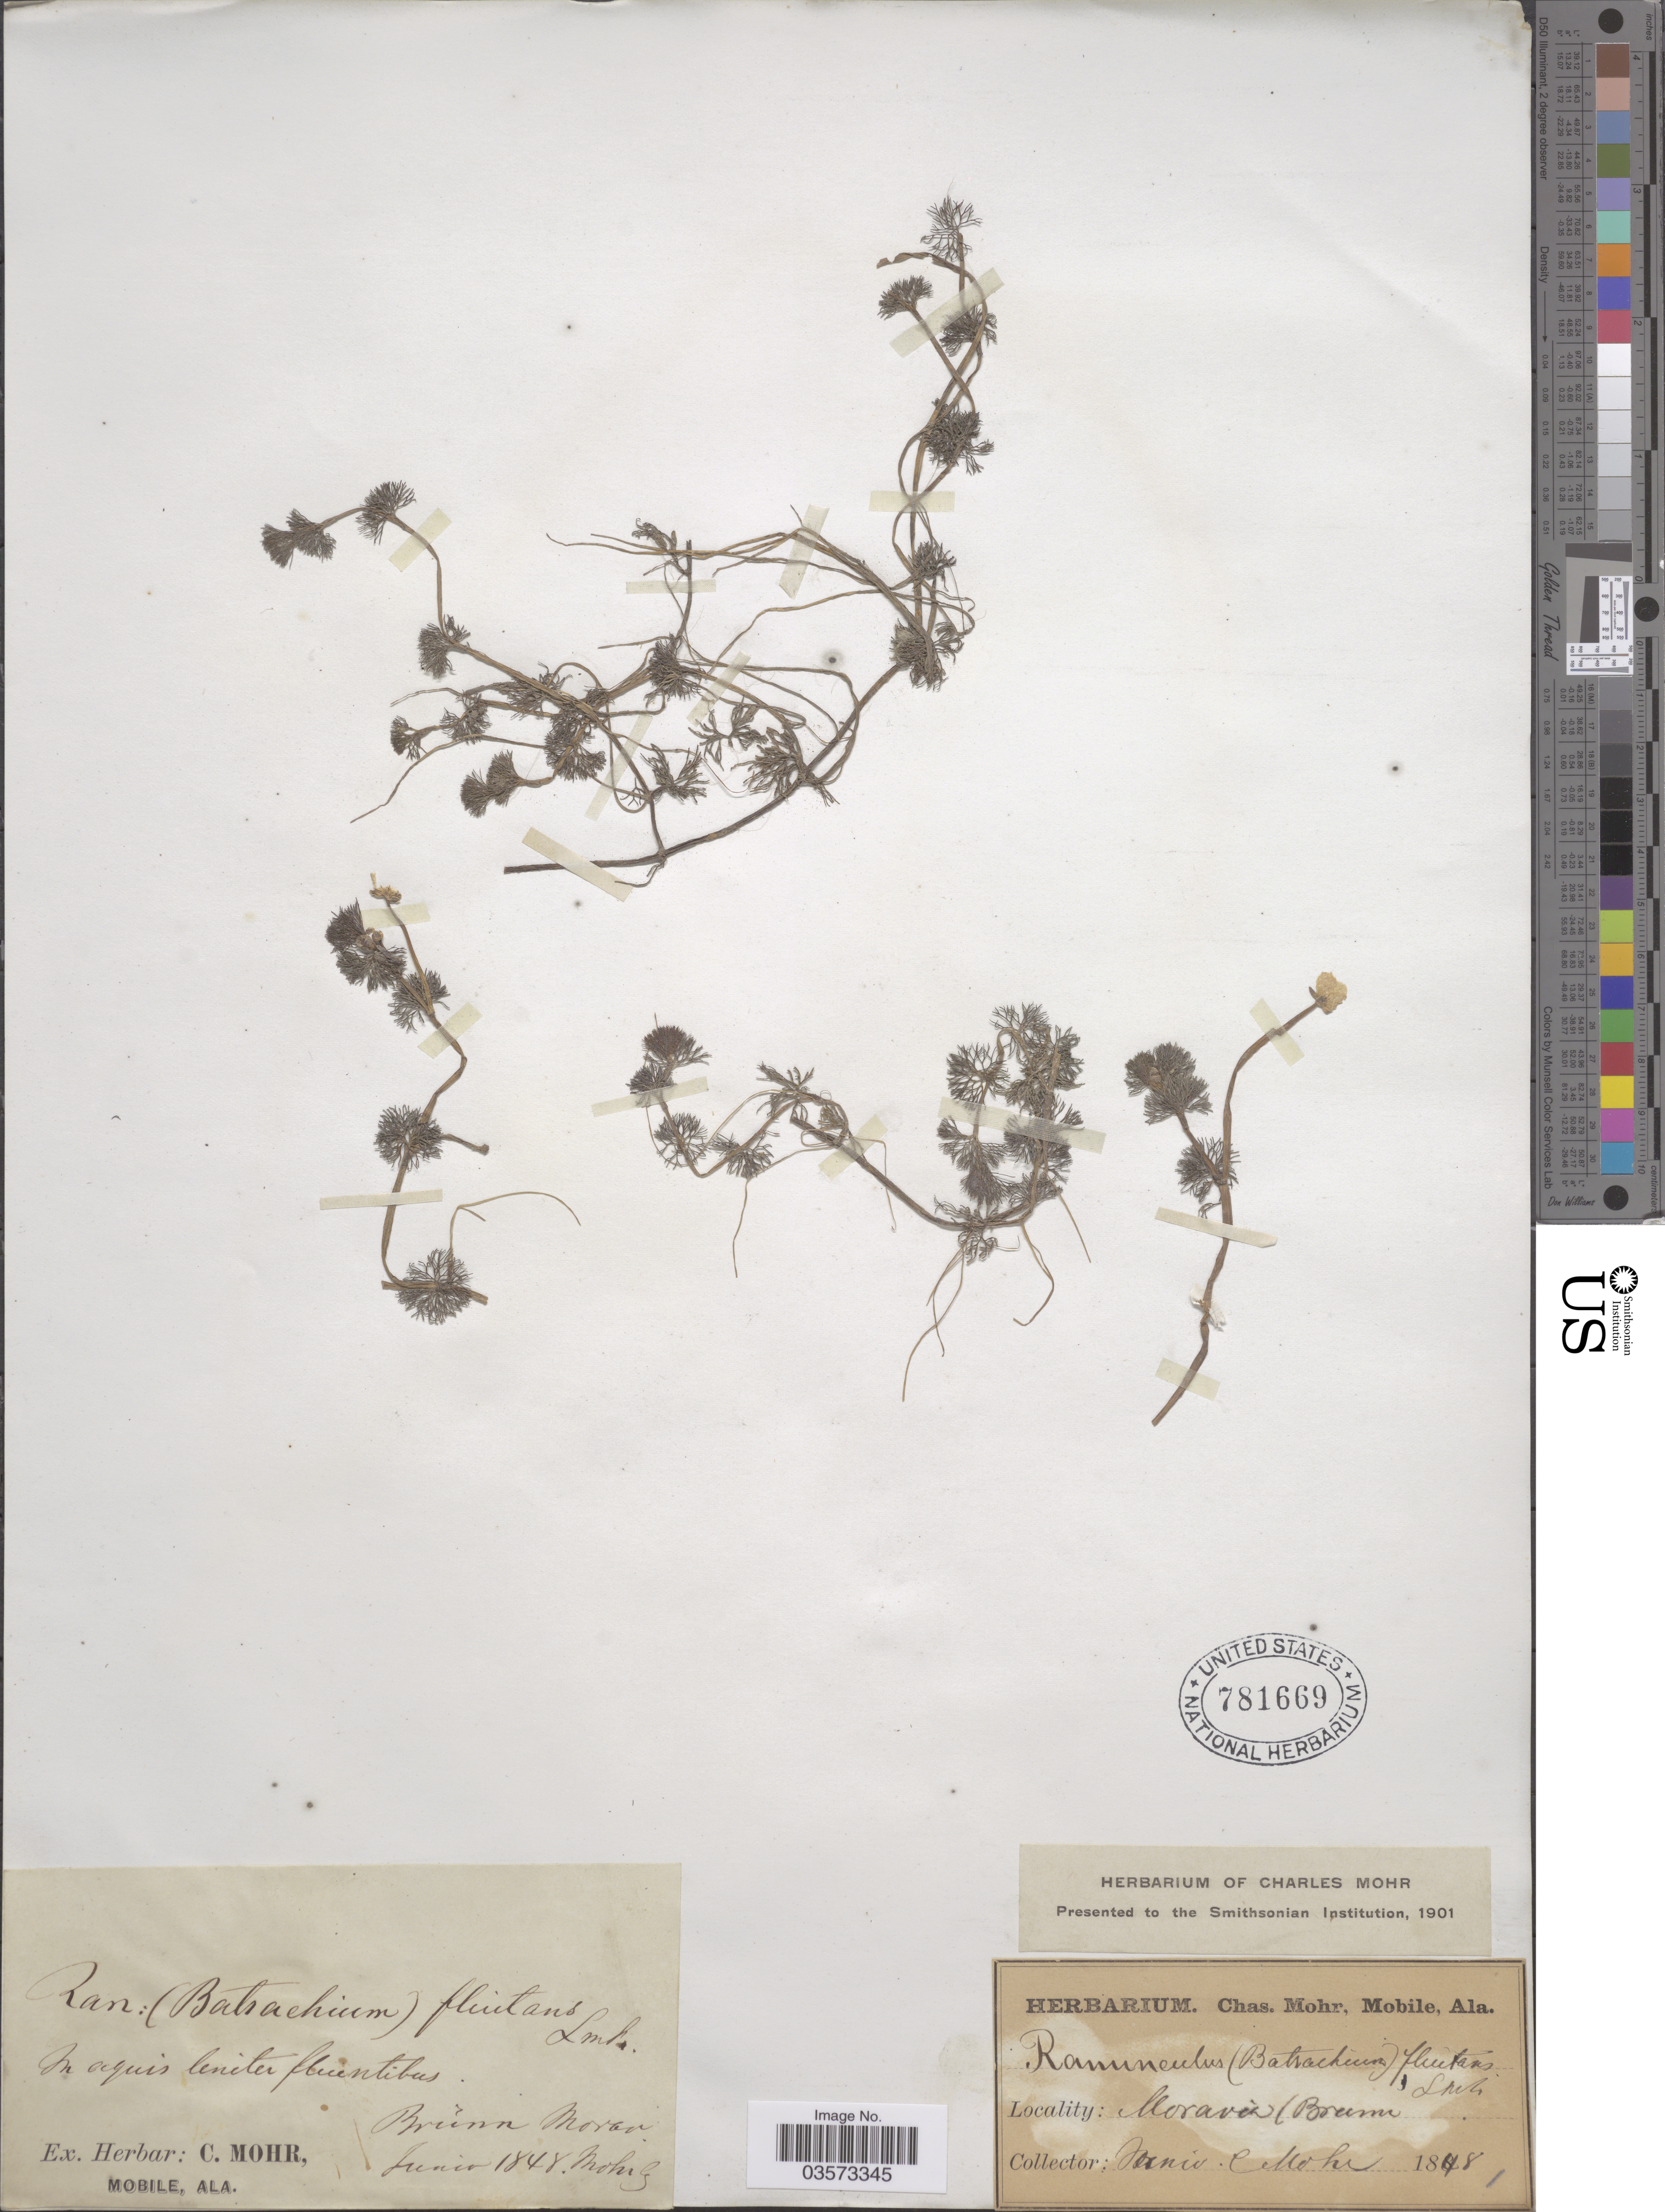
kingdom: Plantae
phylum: Tracheophyta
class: Magnoliopsida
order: Ranunculales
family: Ranunculaceae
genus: Ranunculus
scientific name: Ranunculus fluitans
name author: Lam.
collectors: Mohr, C. T. (herbarium)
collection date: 1848-06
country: Czechia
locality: In brünna Moravia.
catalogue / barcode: US 781669